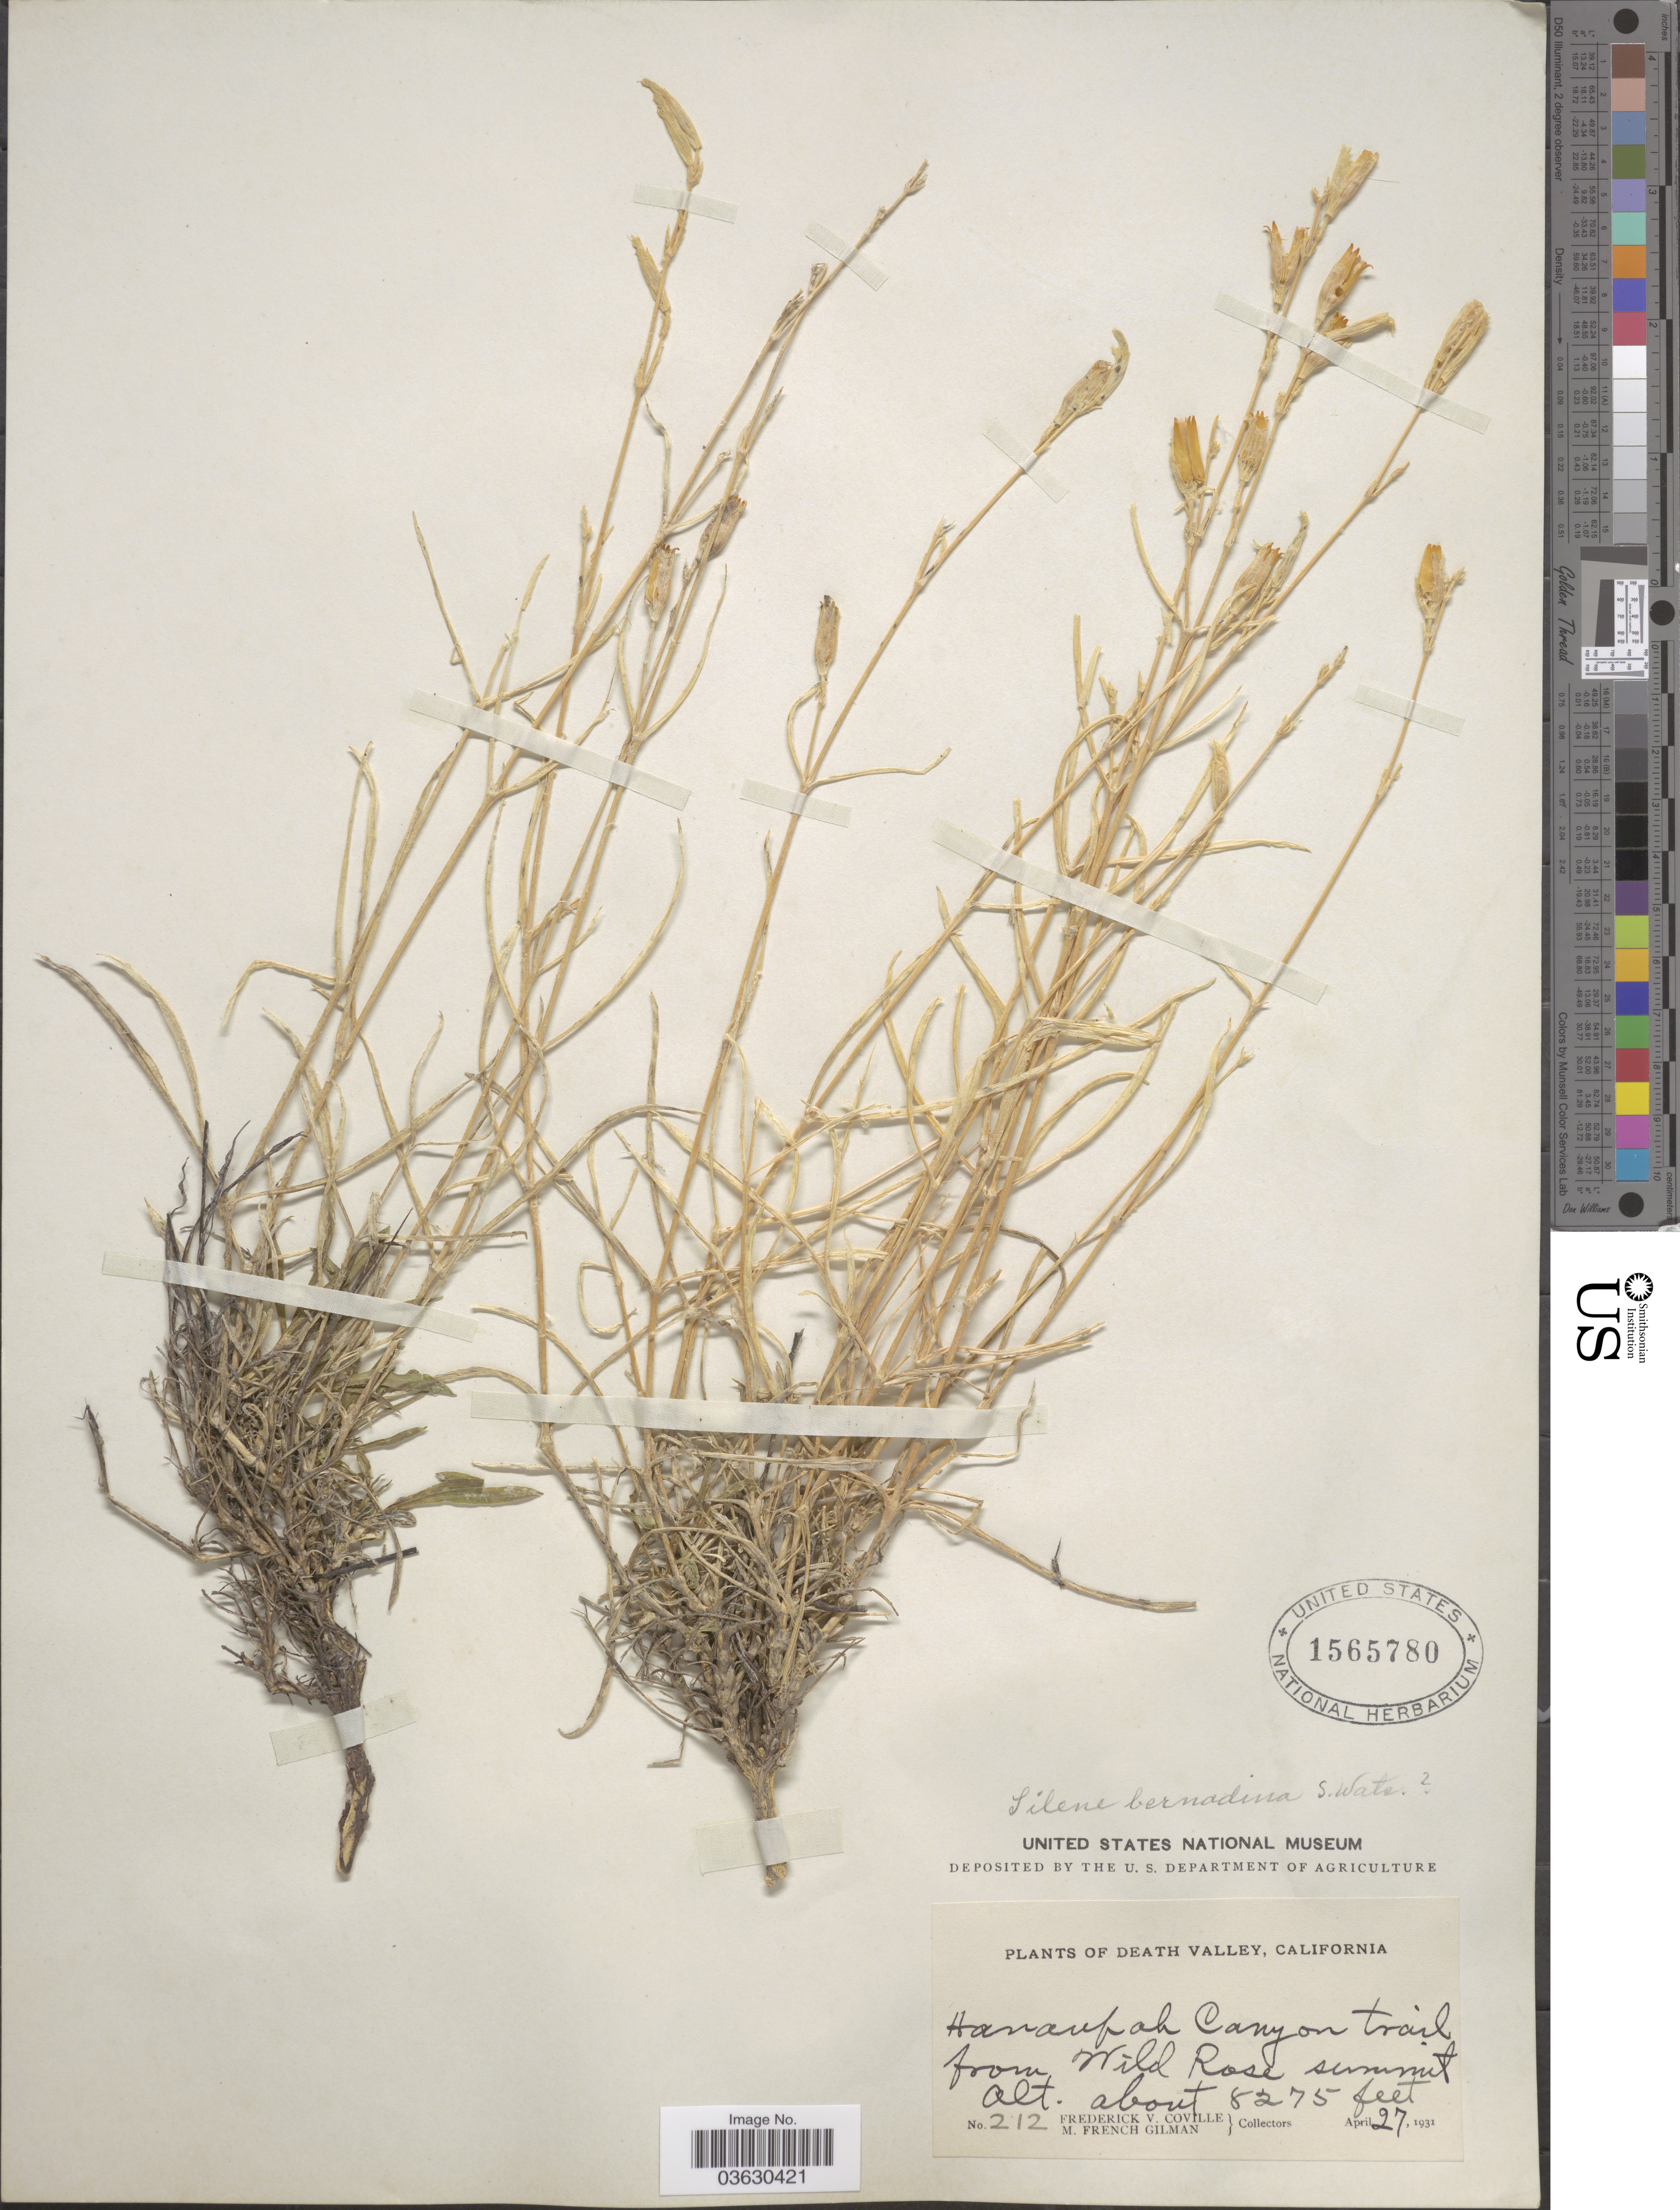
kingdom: Plantae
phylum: Tracheophyta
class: Magnoliopsida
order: Caryophyllales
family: Caryophyllaceae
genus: Silene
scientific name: Silene bernardina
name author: S. Watson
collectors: F. V. Coville & M. F. Gilman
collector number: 212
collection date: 1931-04-27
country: United States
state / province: California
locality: Death Valley. Hanaupah Canyon trail from Wild Rose summit.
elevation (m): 2522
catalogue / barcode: US 1565780